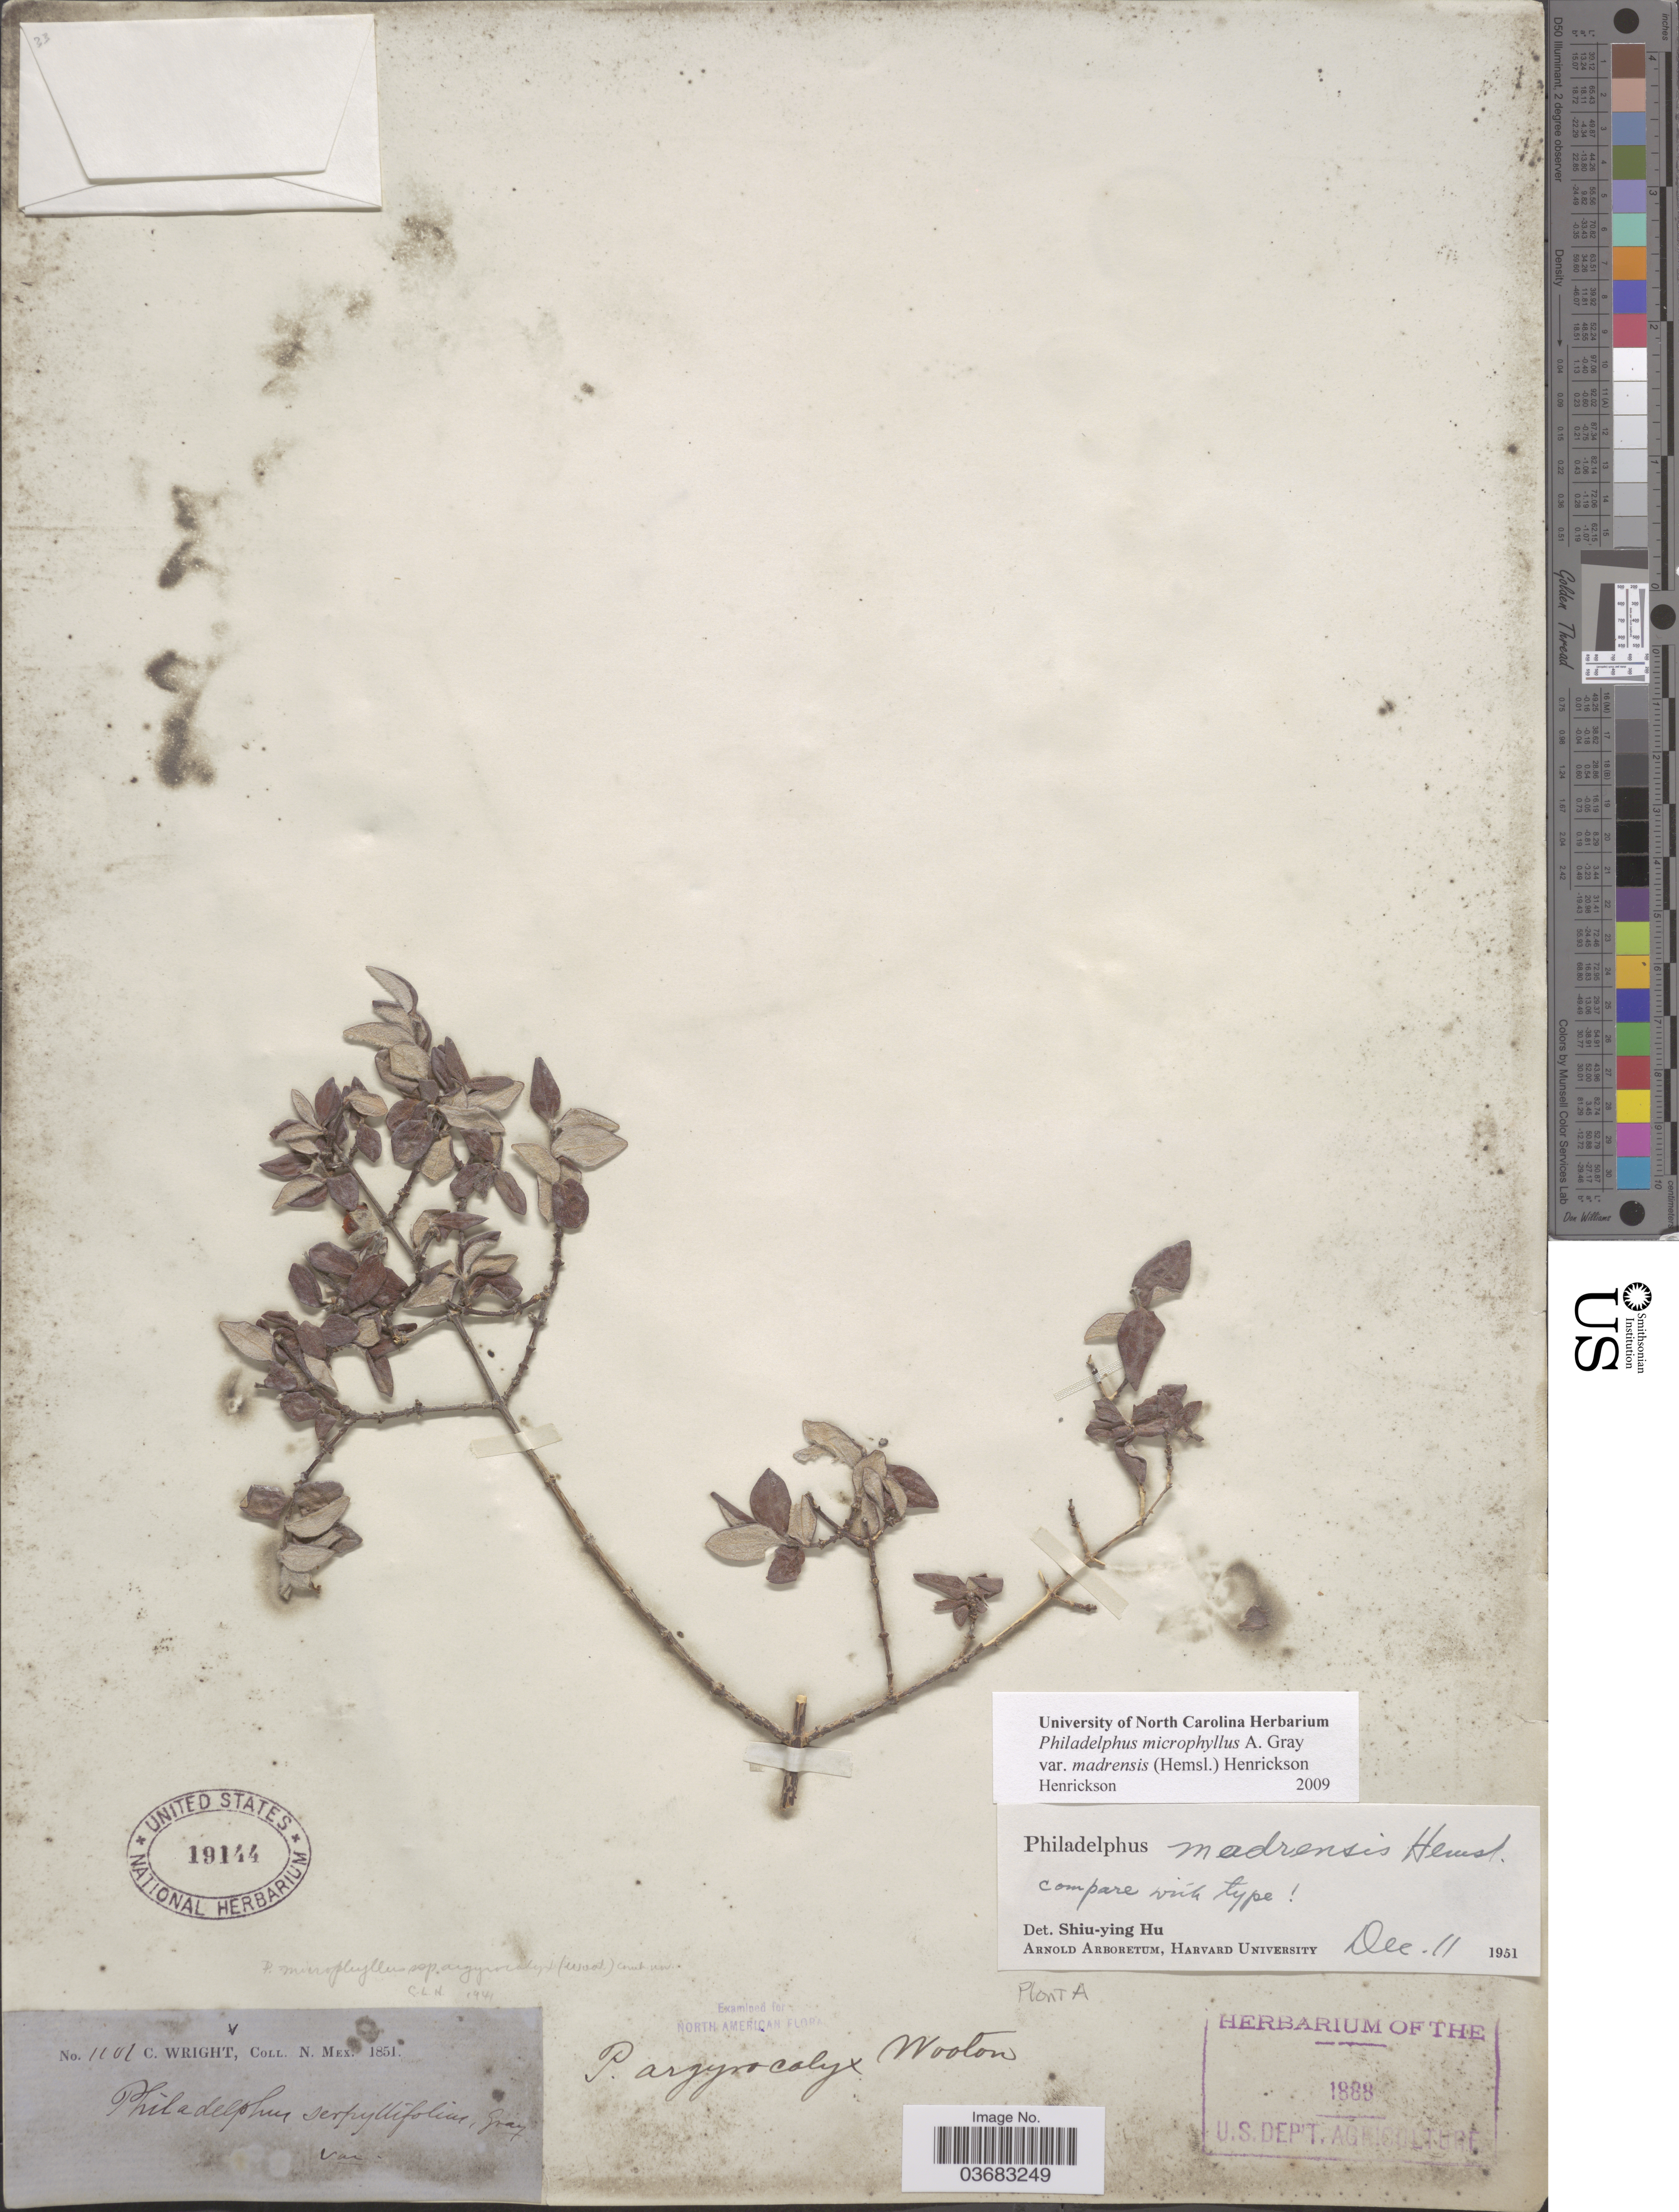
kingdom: Plantae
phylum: Tracheophyta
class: Magnoliopsida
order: Cornales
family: Hydrangeaceae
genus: Philadelphus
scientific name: Philadelphus microphyllus var. madrensis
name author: (Hemsl.) Henrickson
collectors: C. Wright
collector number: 1101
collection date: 1851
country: United States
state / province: New Mexico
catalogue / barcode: US 19144